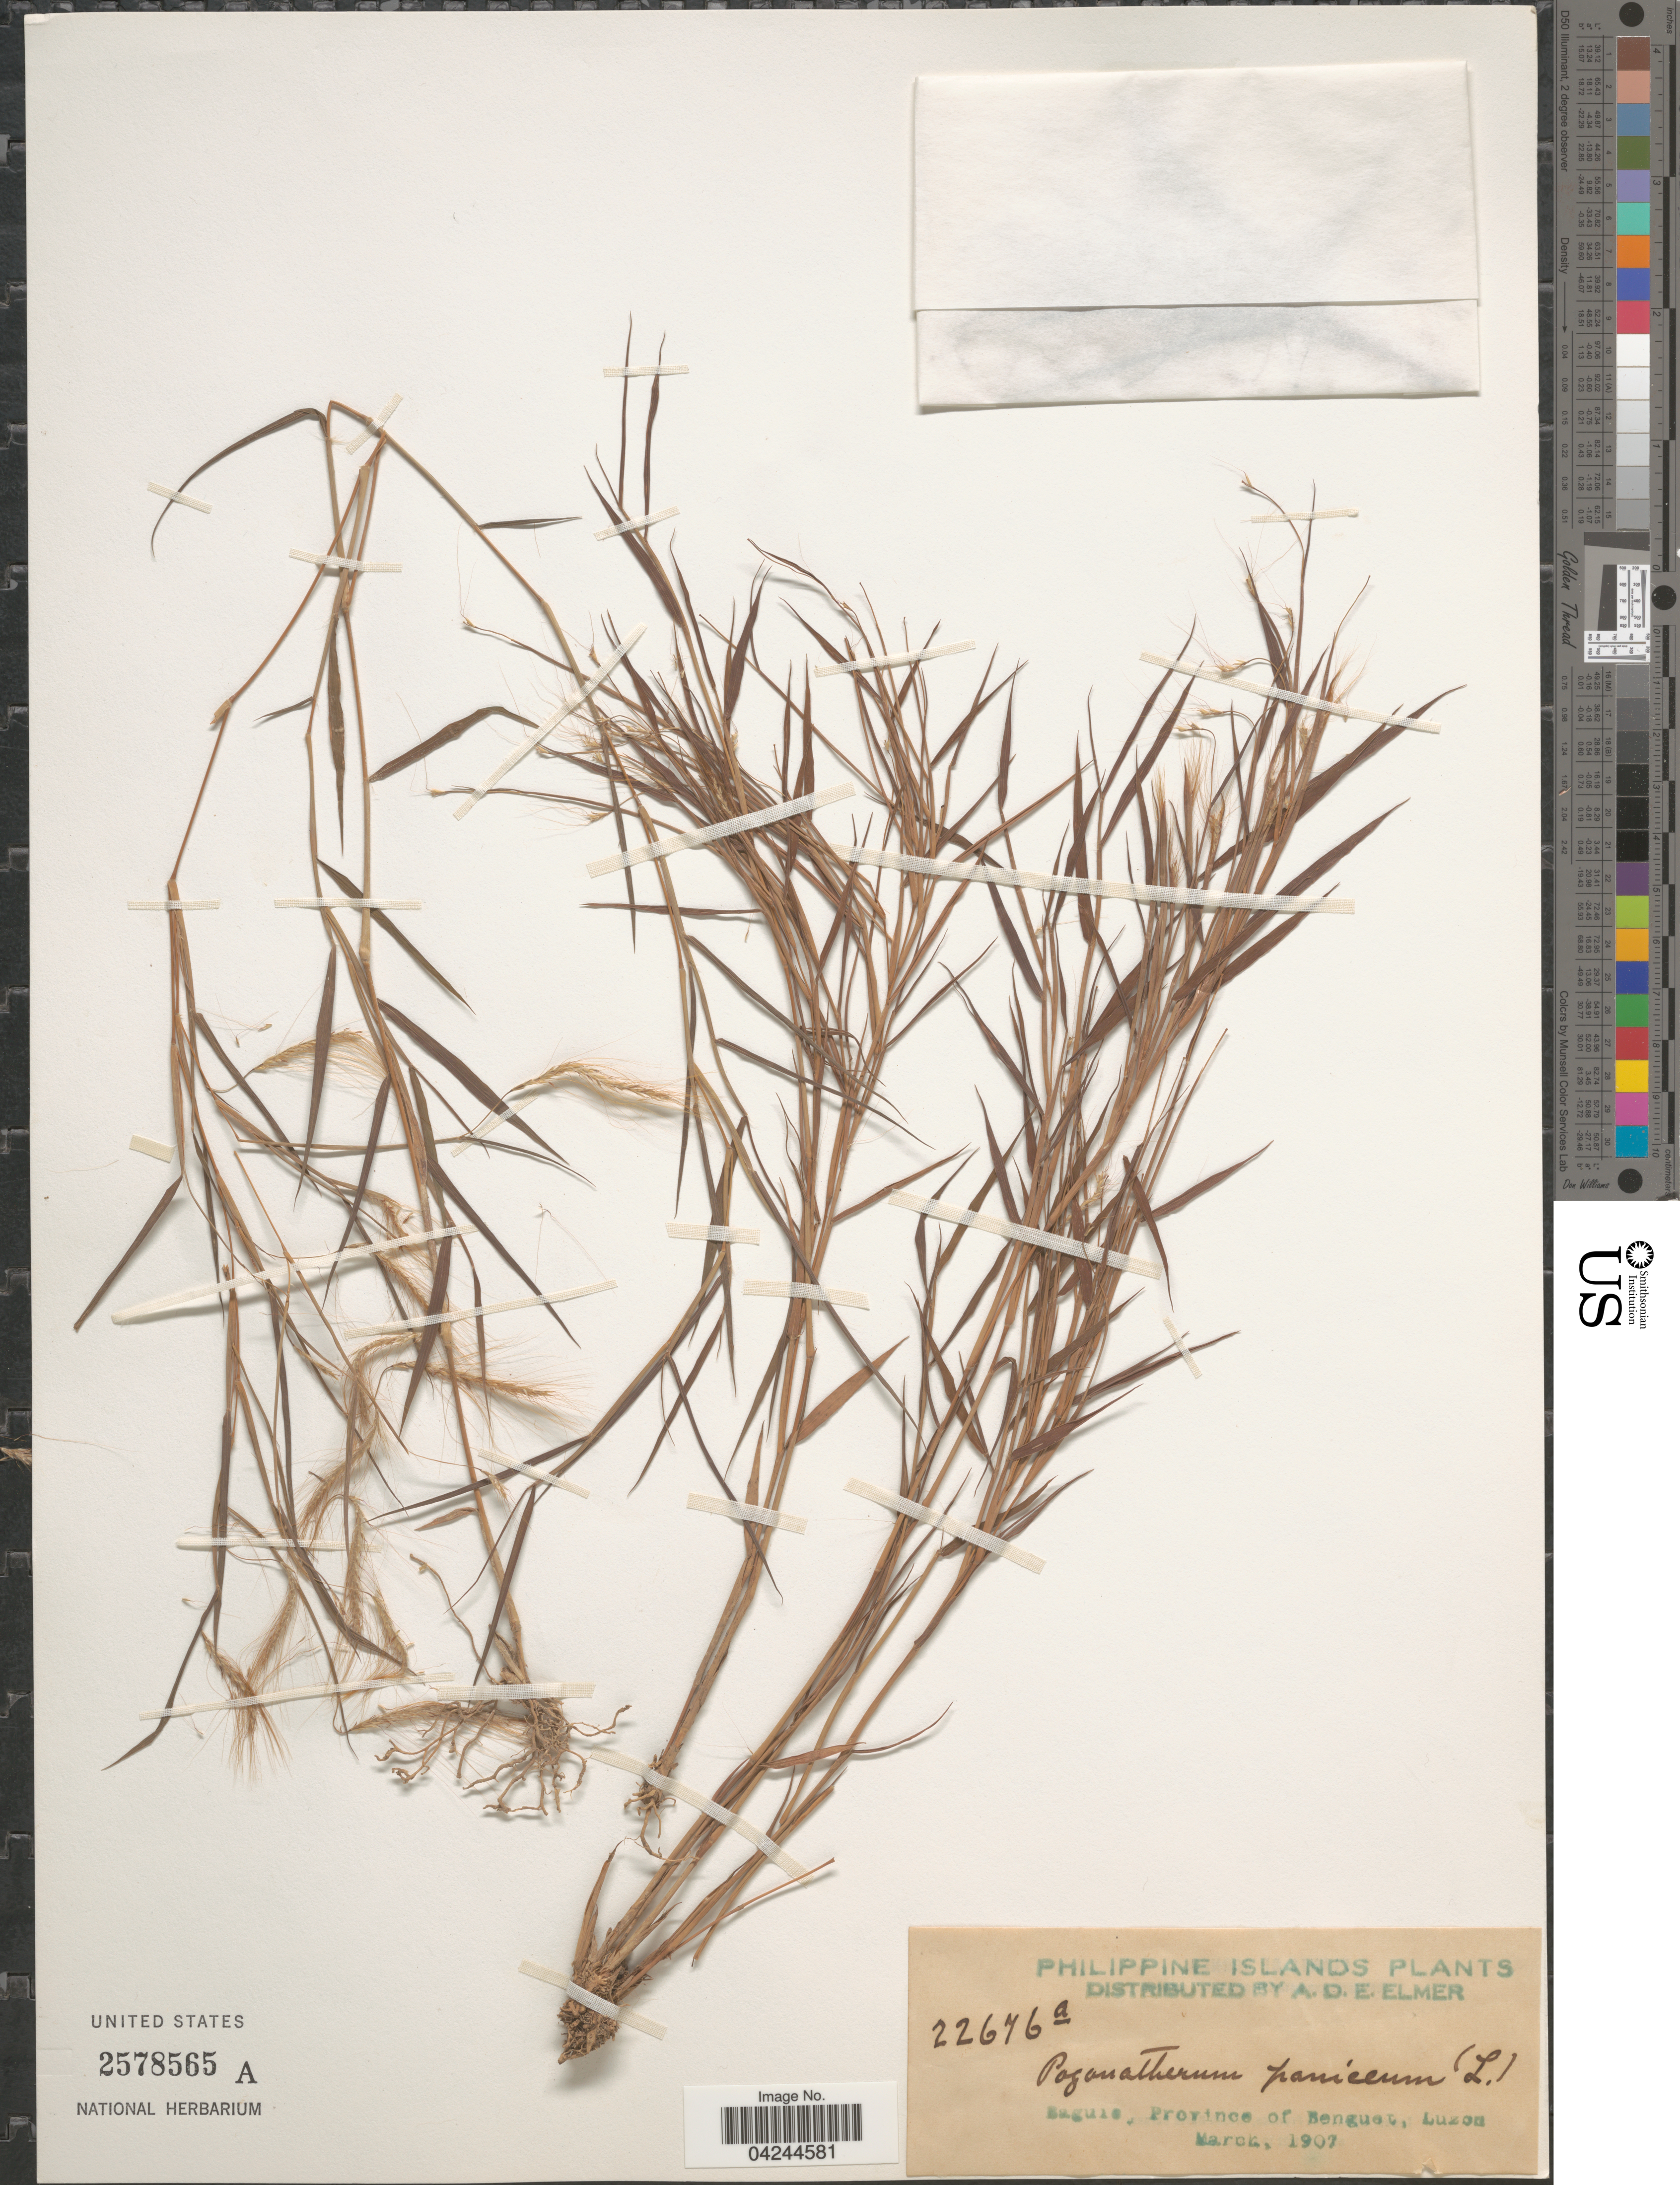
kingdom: Plantae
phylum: Tracheophyta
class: Liliopsida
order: Poales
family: Poaceae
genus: Pogonatherum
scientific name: Pogonatherum crinitum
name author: (Thunb.) Kunth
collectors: A. D. E. Elmer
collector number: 22676a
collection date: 1907-03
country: Philippines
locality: Philippine Islands. Baguio, Province of Benguet, Luzon.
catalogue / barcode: US 2578565A